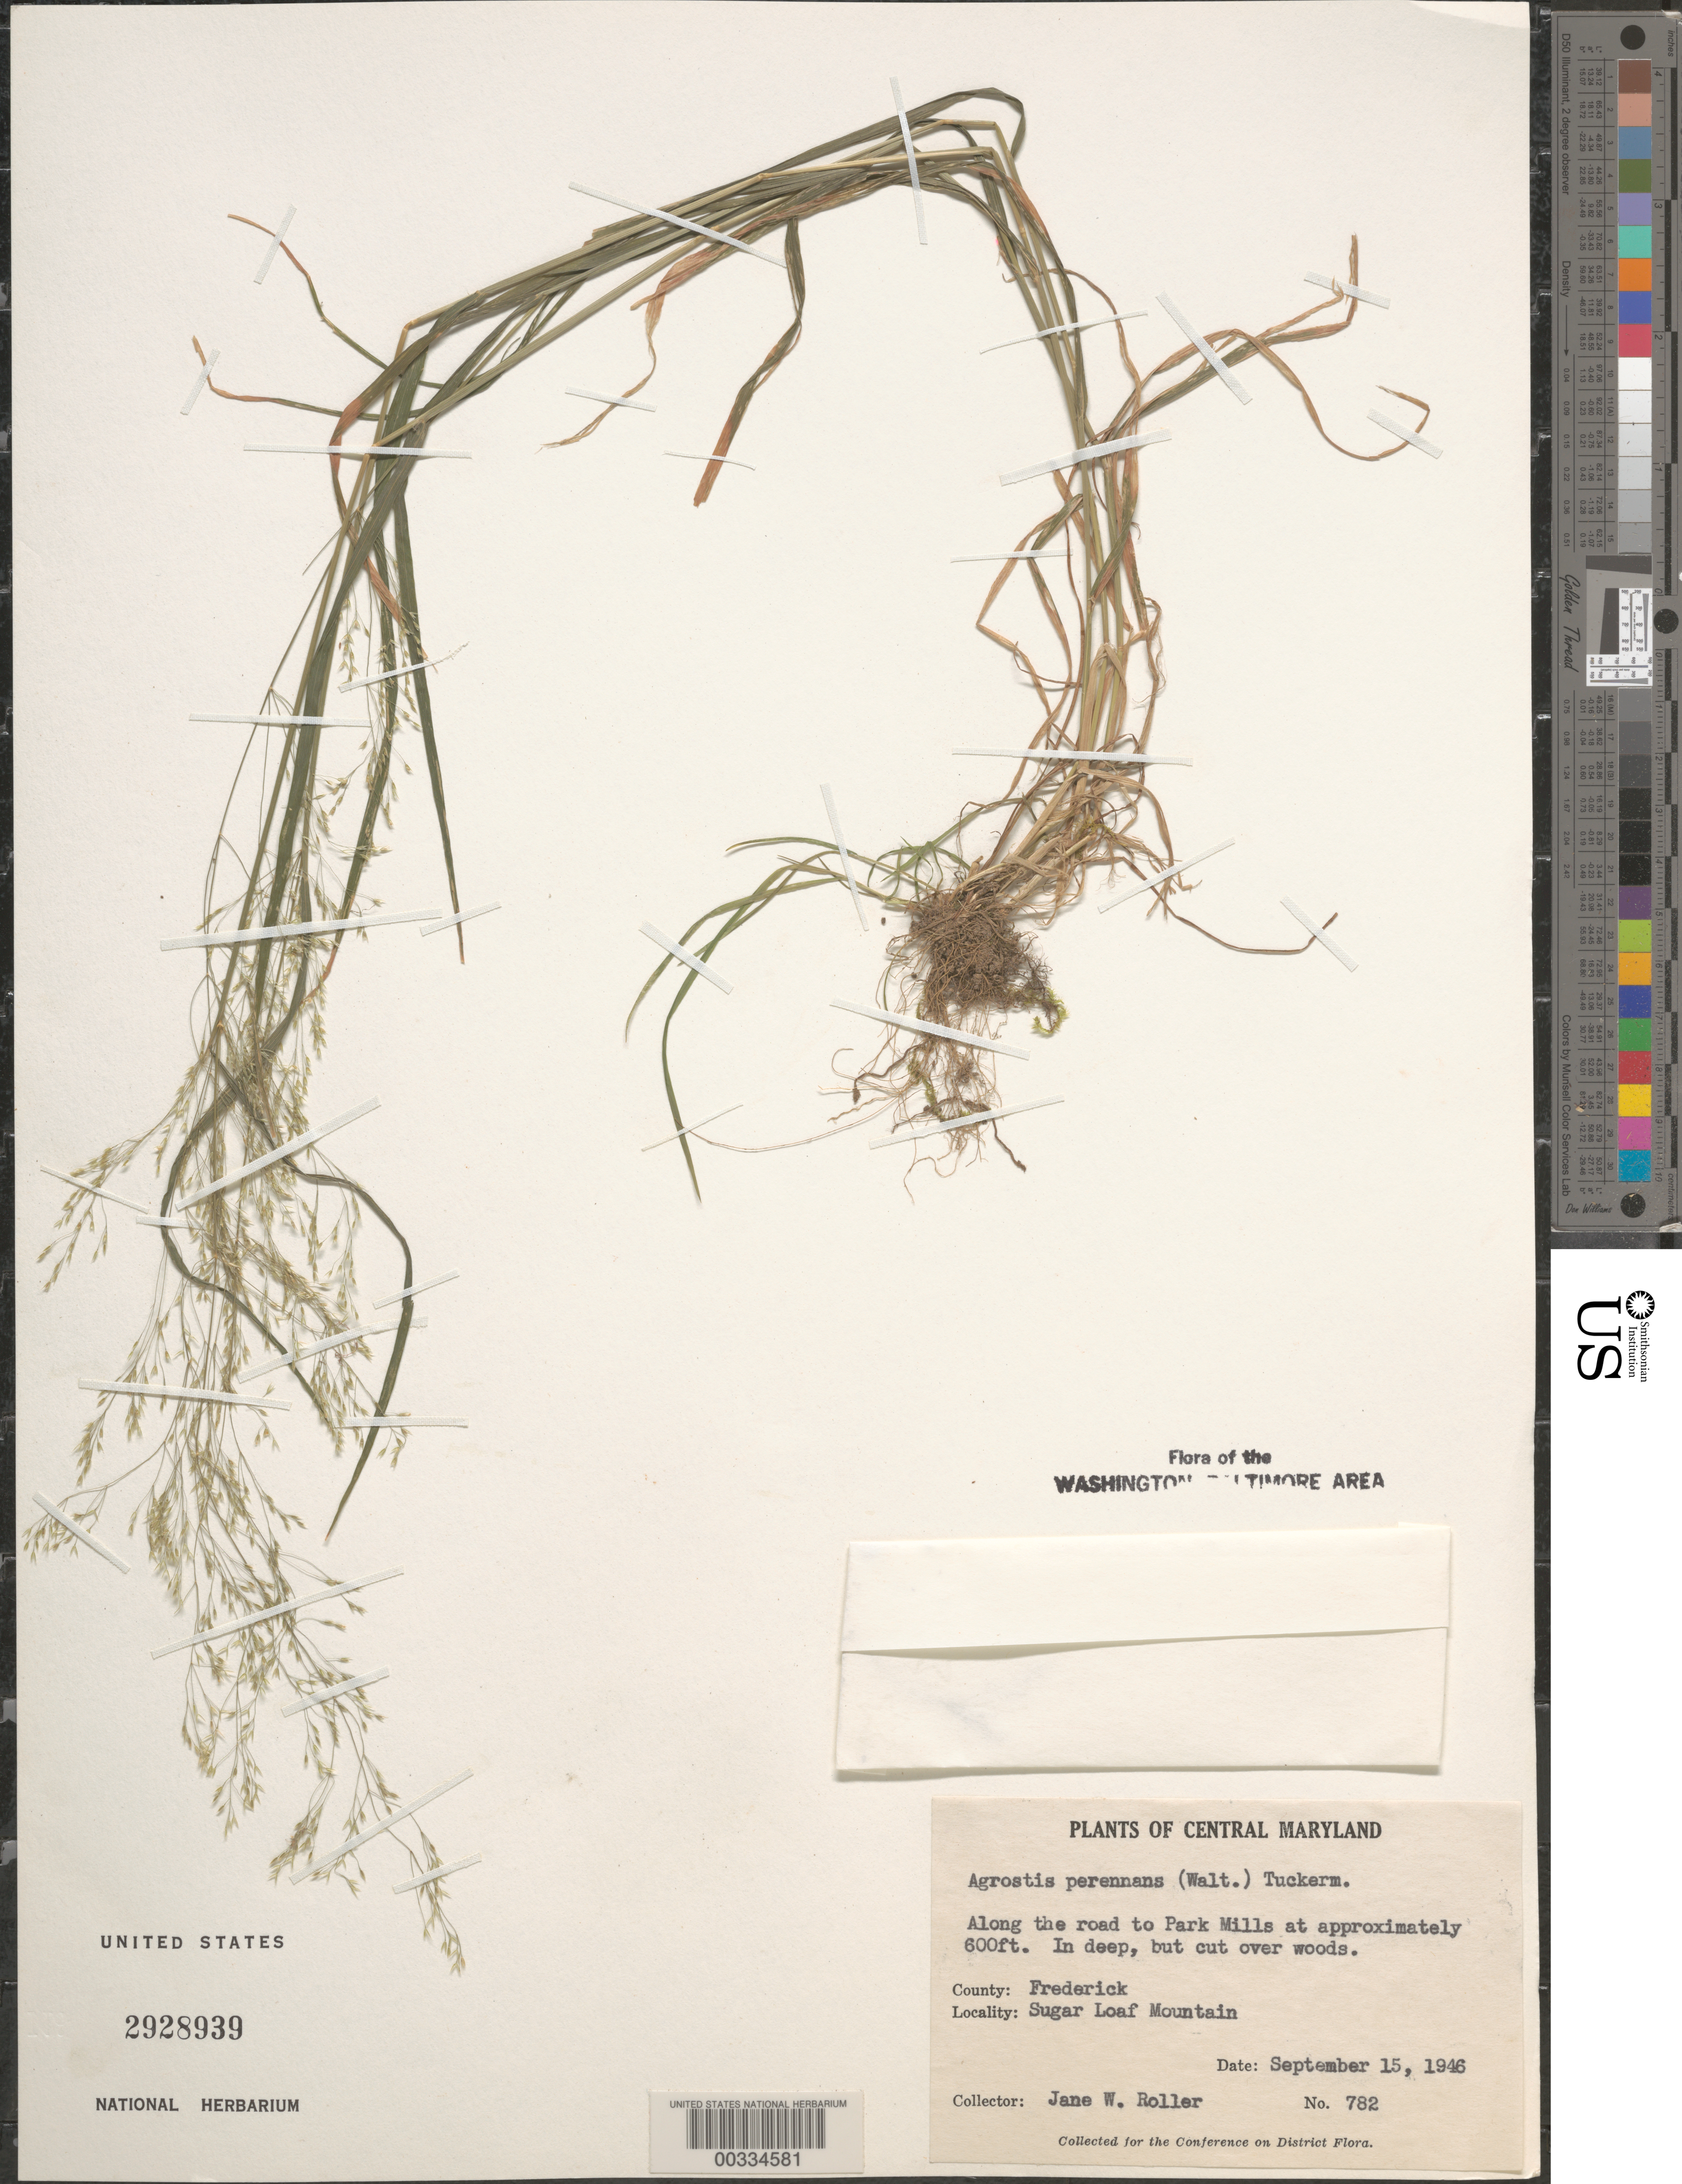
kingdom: Plantae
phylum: Tracheophyta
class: Liliopsida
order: Poales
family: Poaceae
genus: Agrostis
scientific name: Agrostis perennans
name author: (Walter) Tuck.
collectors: J. W. Roller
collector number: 782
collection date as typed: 15 Sep 1946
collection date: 1946-09-15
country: United States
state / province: Maryland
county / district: Frederick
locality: Sugar Loaf Mountain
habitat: In deep, but cut over woods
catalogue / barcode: US 2928939